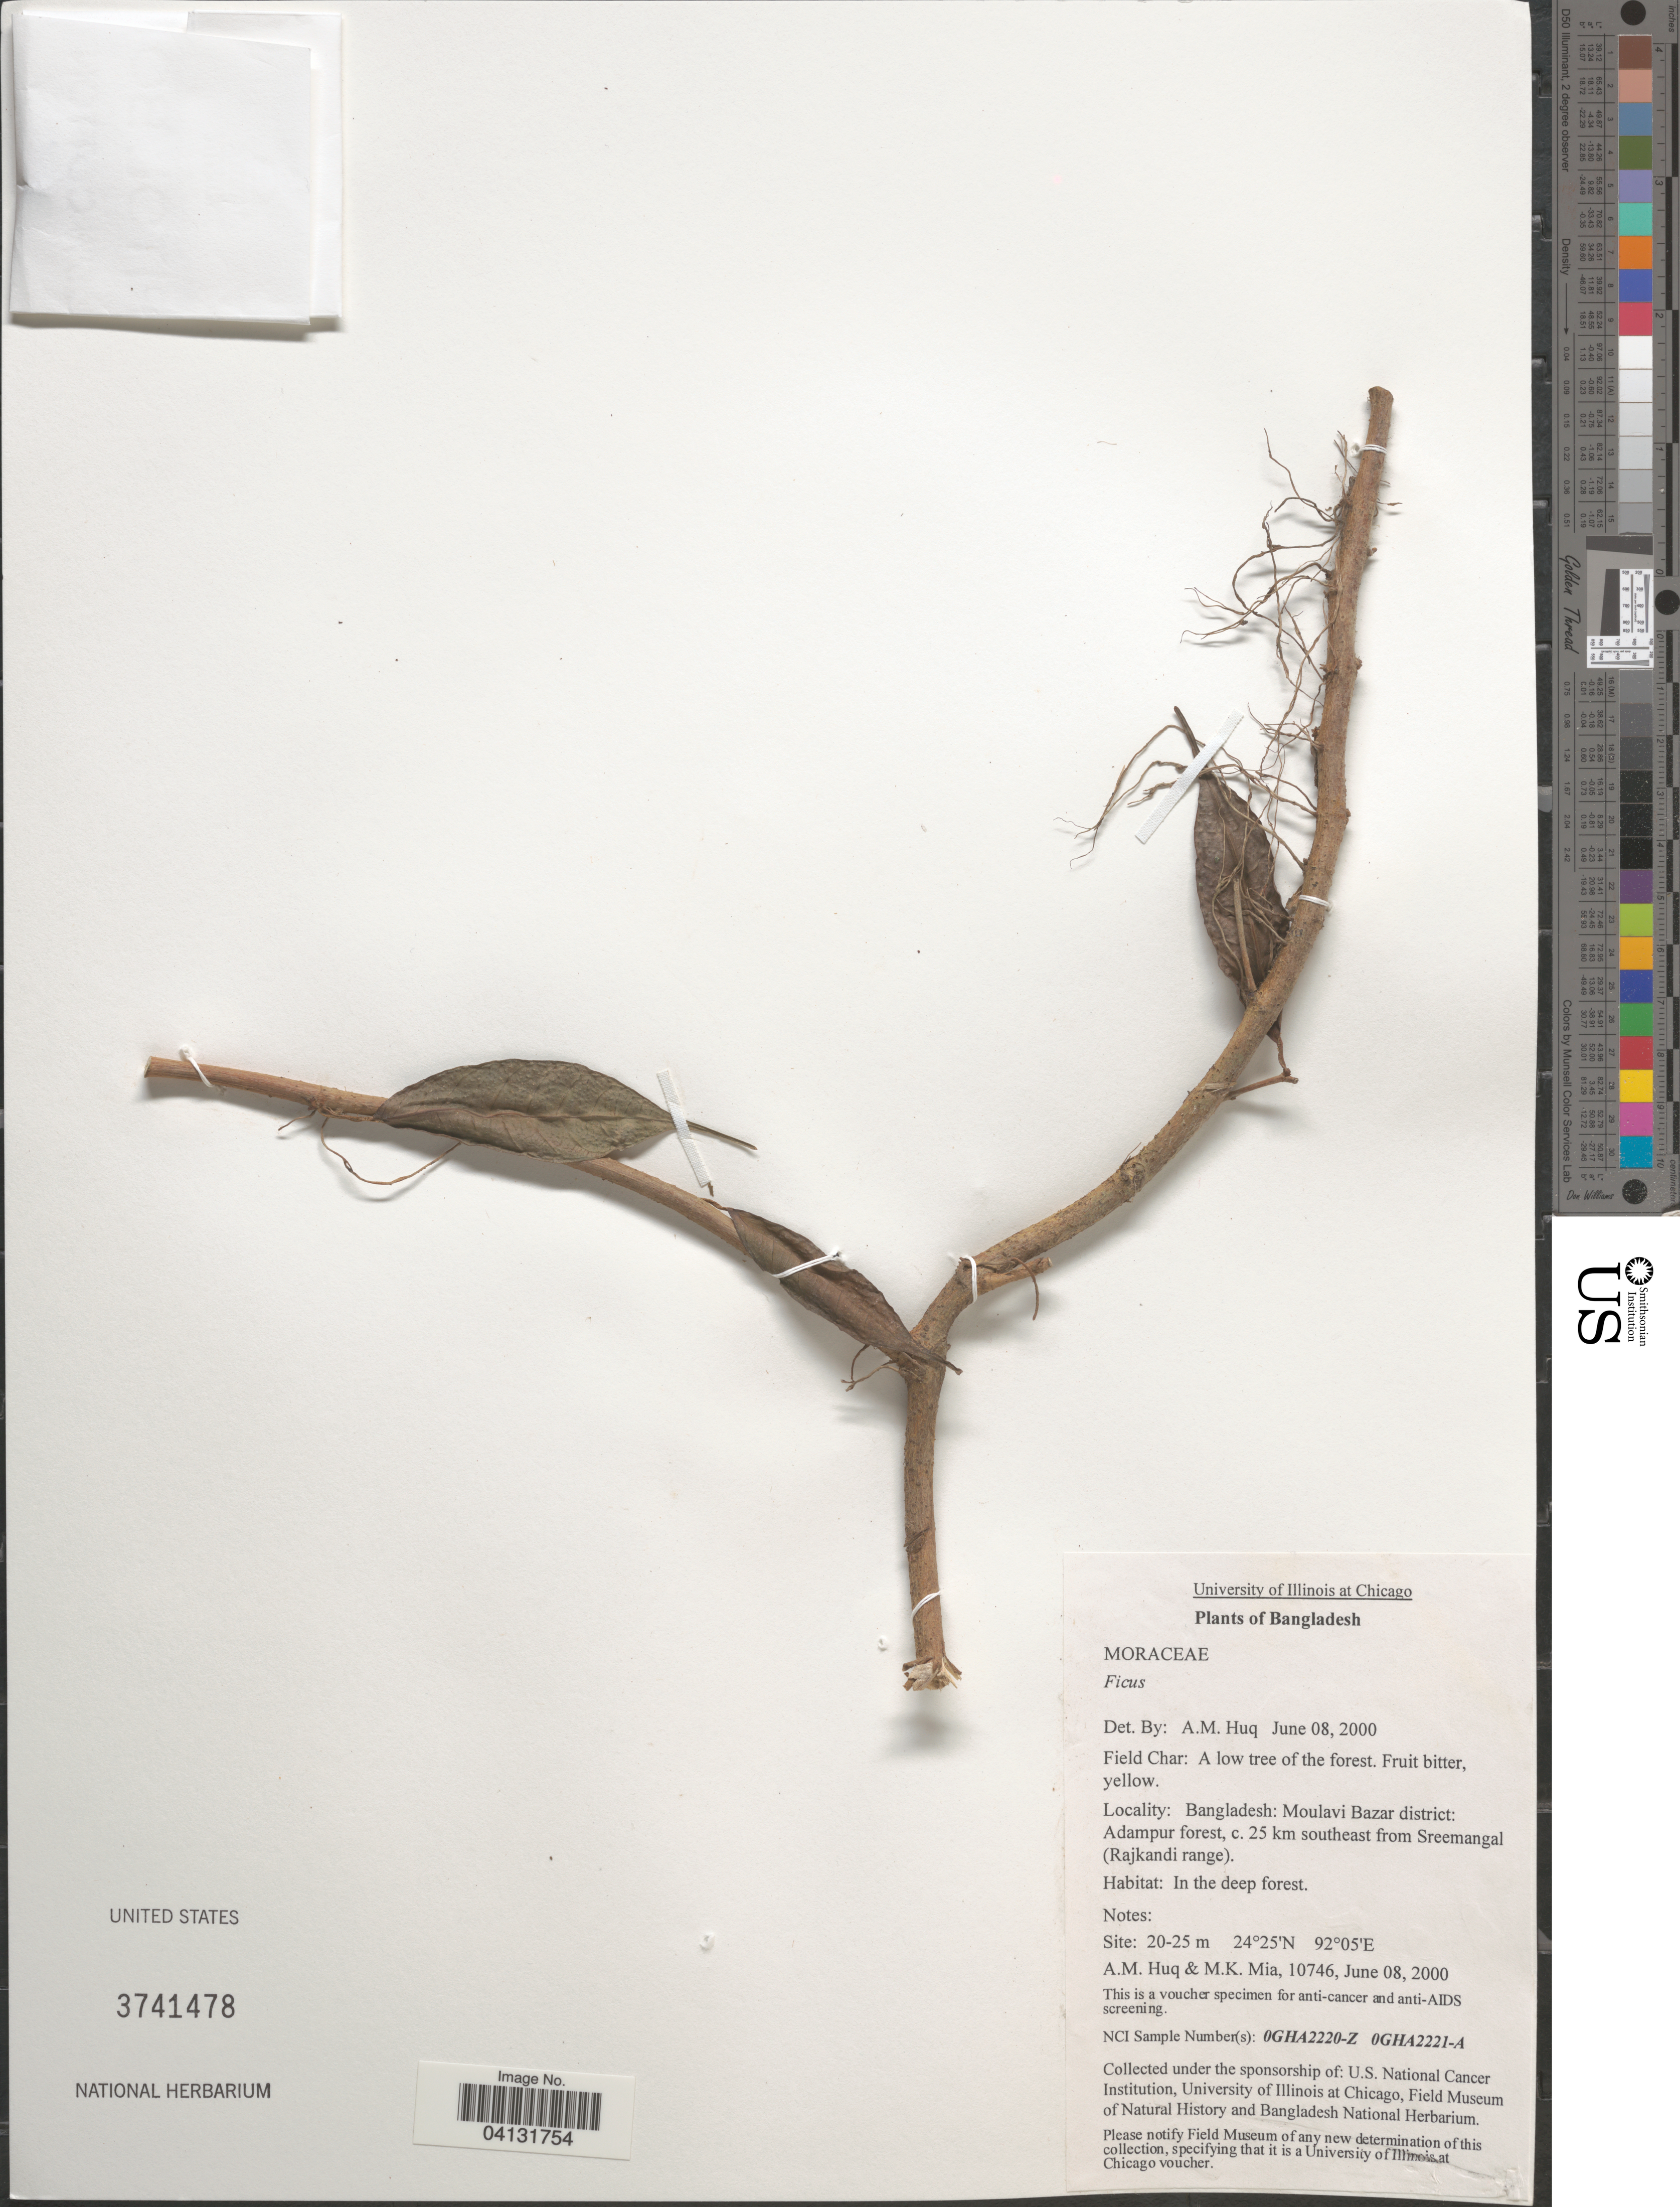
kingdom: Plantae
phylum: Tracheophyta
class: Magnoliopsida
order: Rosales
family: Moraceae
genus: Ficus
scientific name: Ficus sp.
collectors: A. M. Huq & M. Mia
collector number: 10746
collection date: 2000-06-08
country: Bangladesh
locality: Moulavi Bazar district: Adampur forest, c. 25 km southeast from Sreemangal (Rajkandi range).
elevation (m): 20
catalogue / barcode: US 3741478